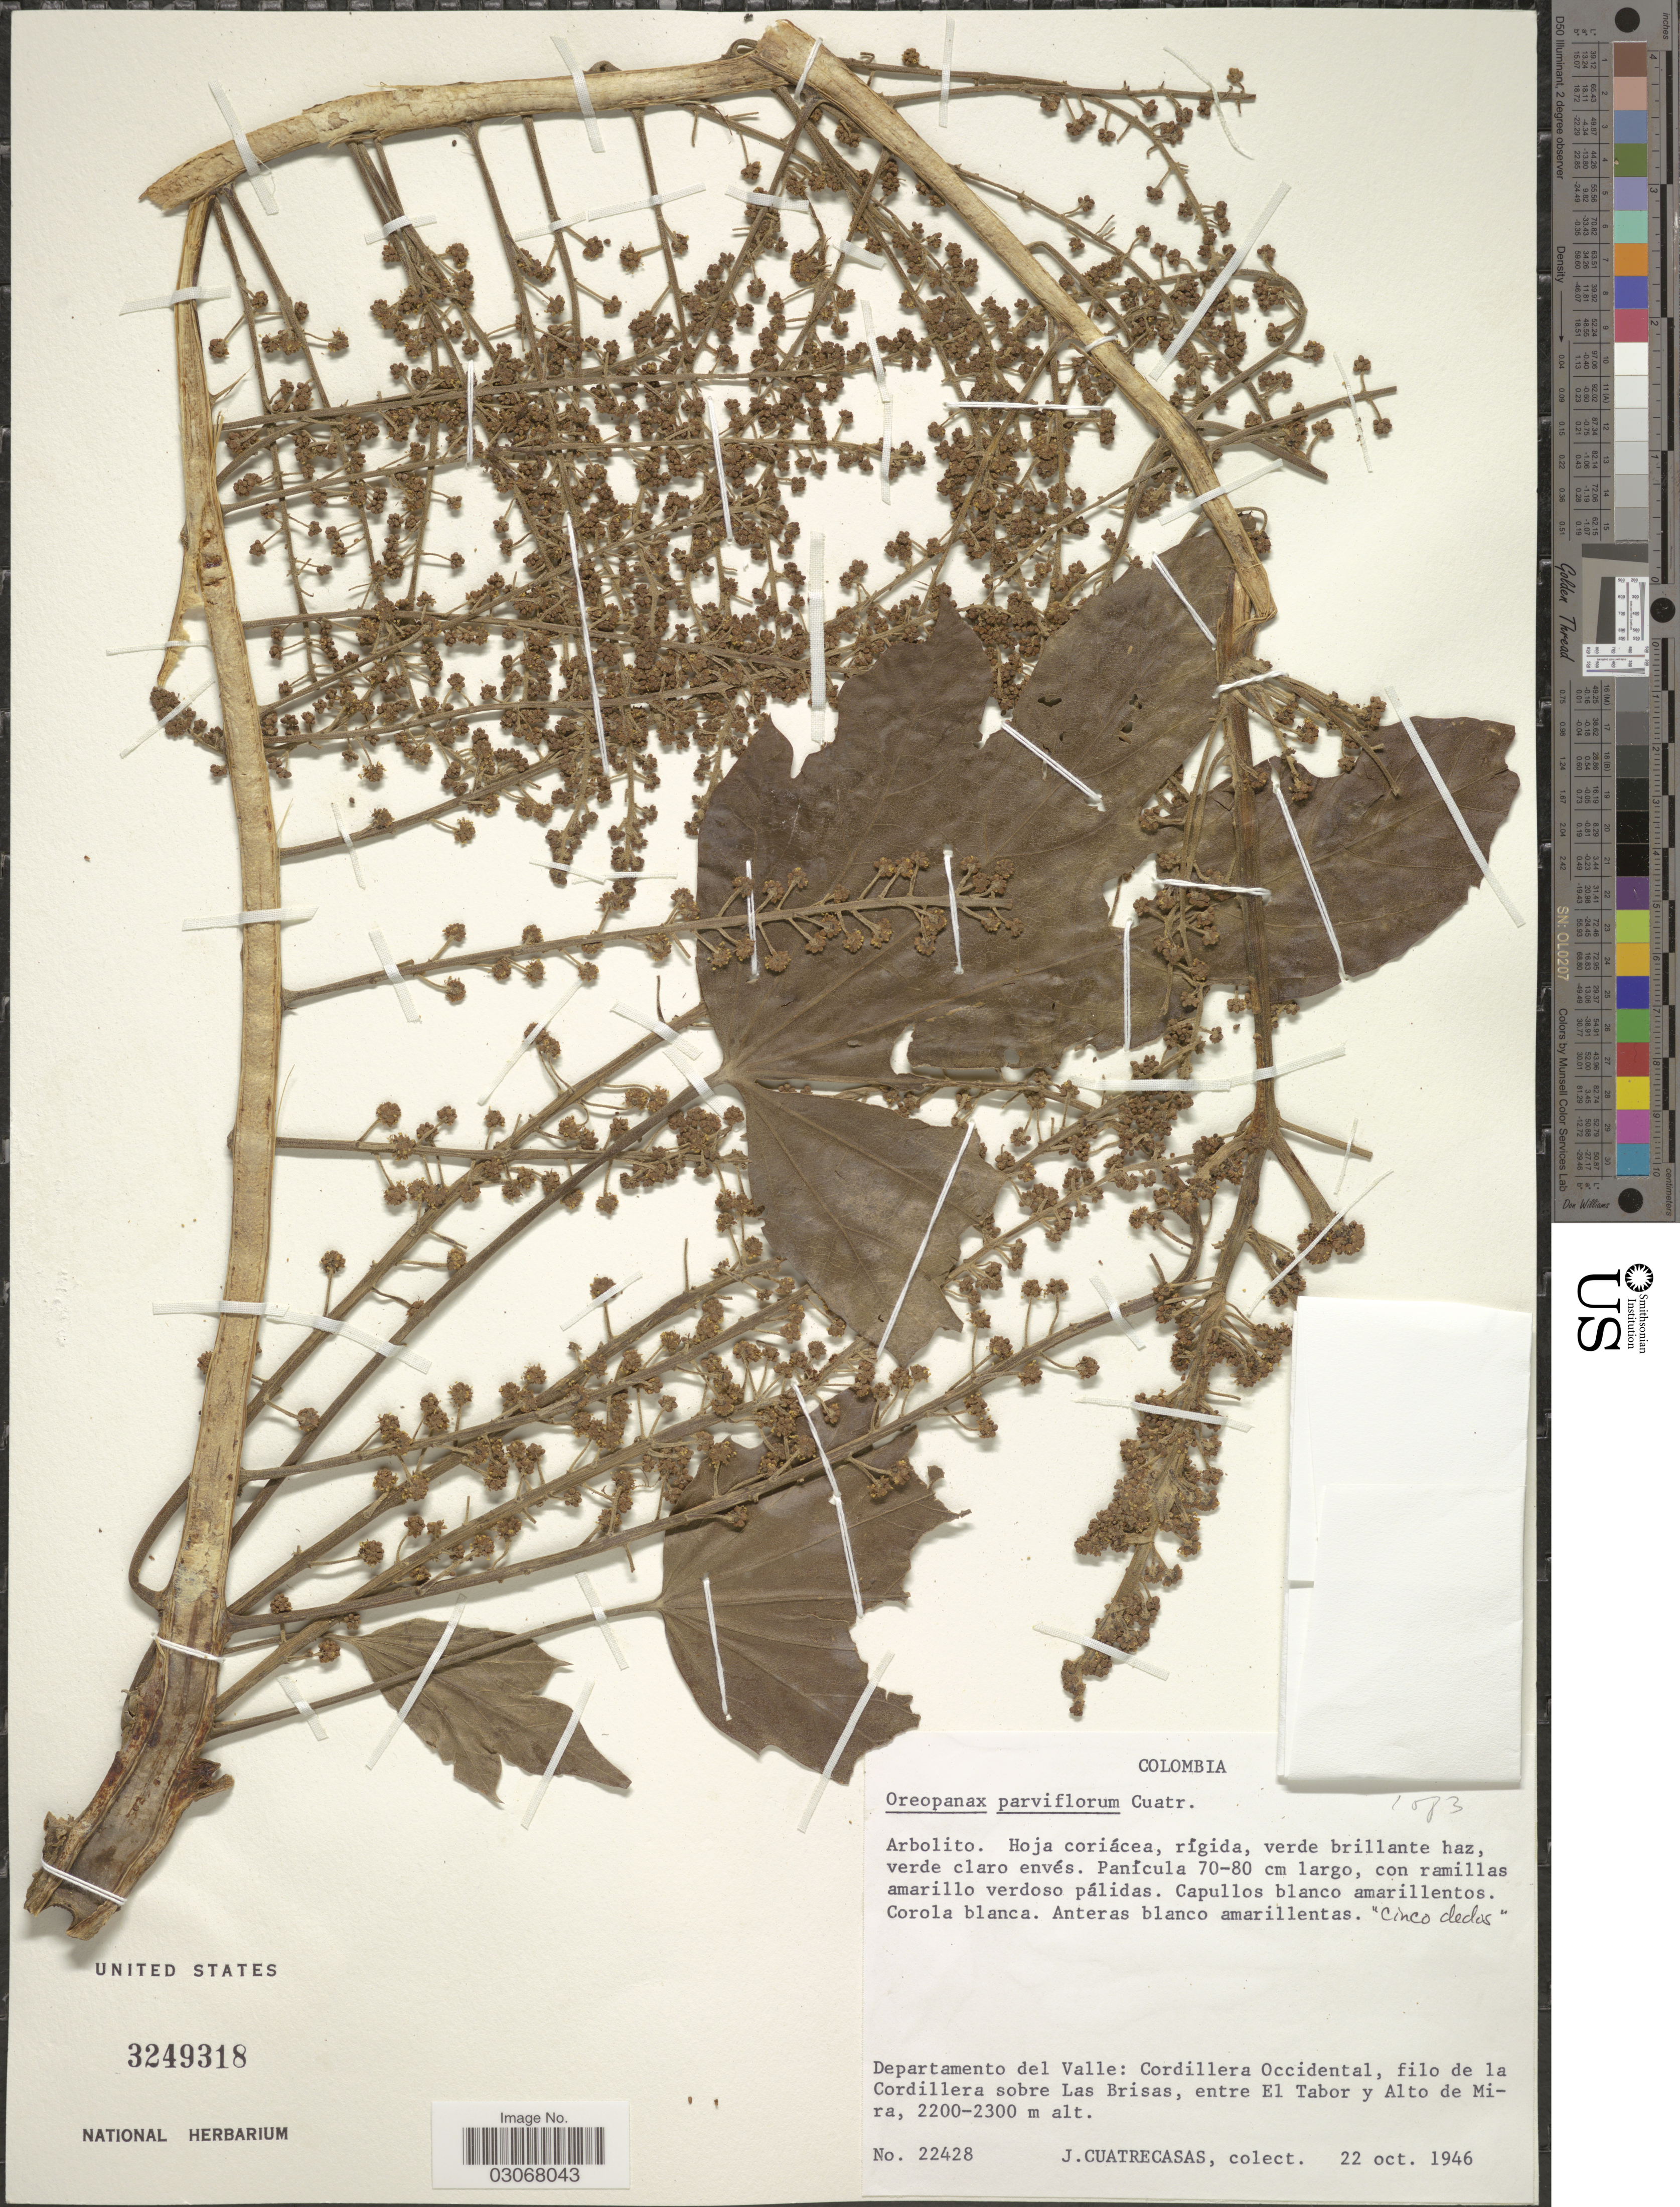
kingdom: Plantae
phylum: Tracheophyta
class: Magnoliopsida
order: Apiales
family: Araliaceae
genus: Oreopanax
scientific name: Oreopanax parviflorus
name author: Cuatrec.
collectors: J. Cuatrecasas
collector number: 22428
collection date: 1946-10-22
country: Colombia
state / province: Valle del Cauca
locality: Departamento del Valle: Cordillera Occidental, filo de la Cordillera sobre Las Brisas, entre El Tabor y Alto de Mira.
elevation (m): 2200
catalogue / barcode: US 3249318